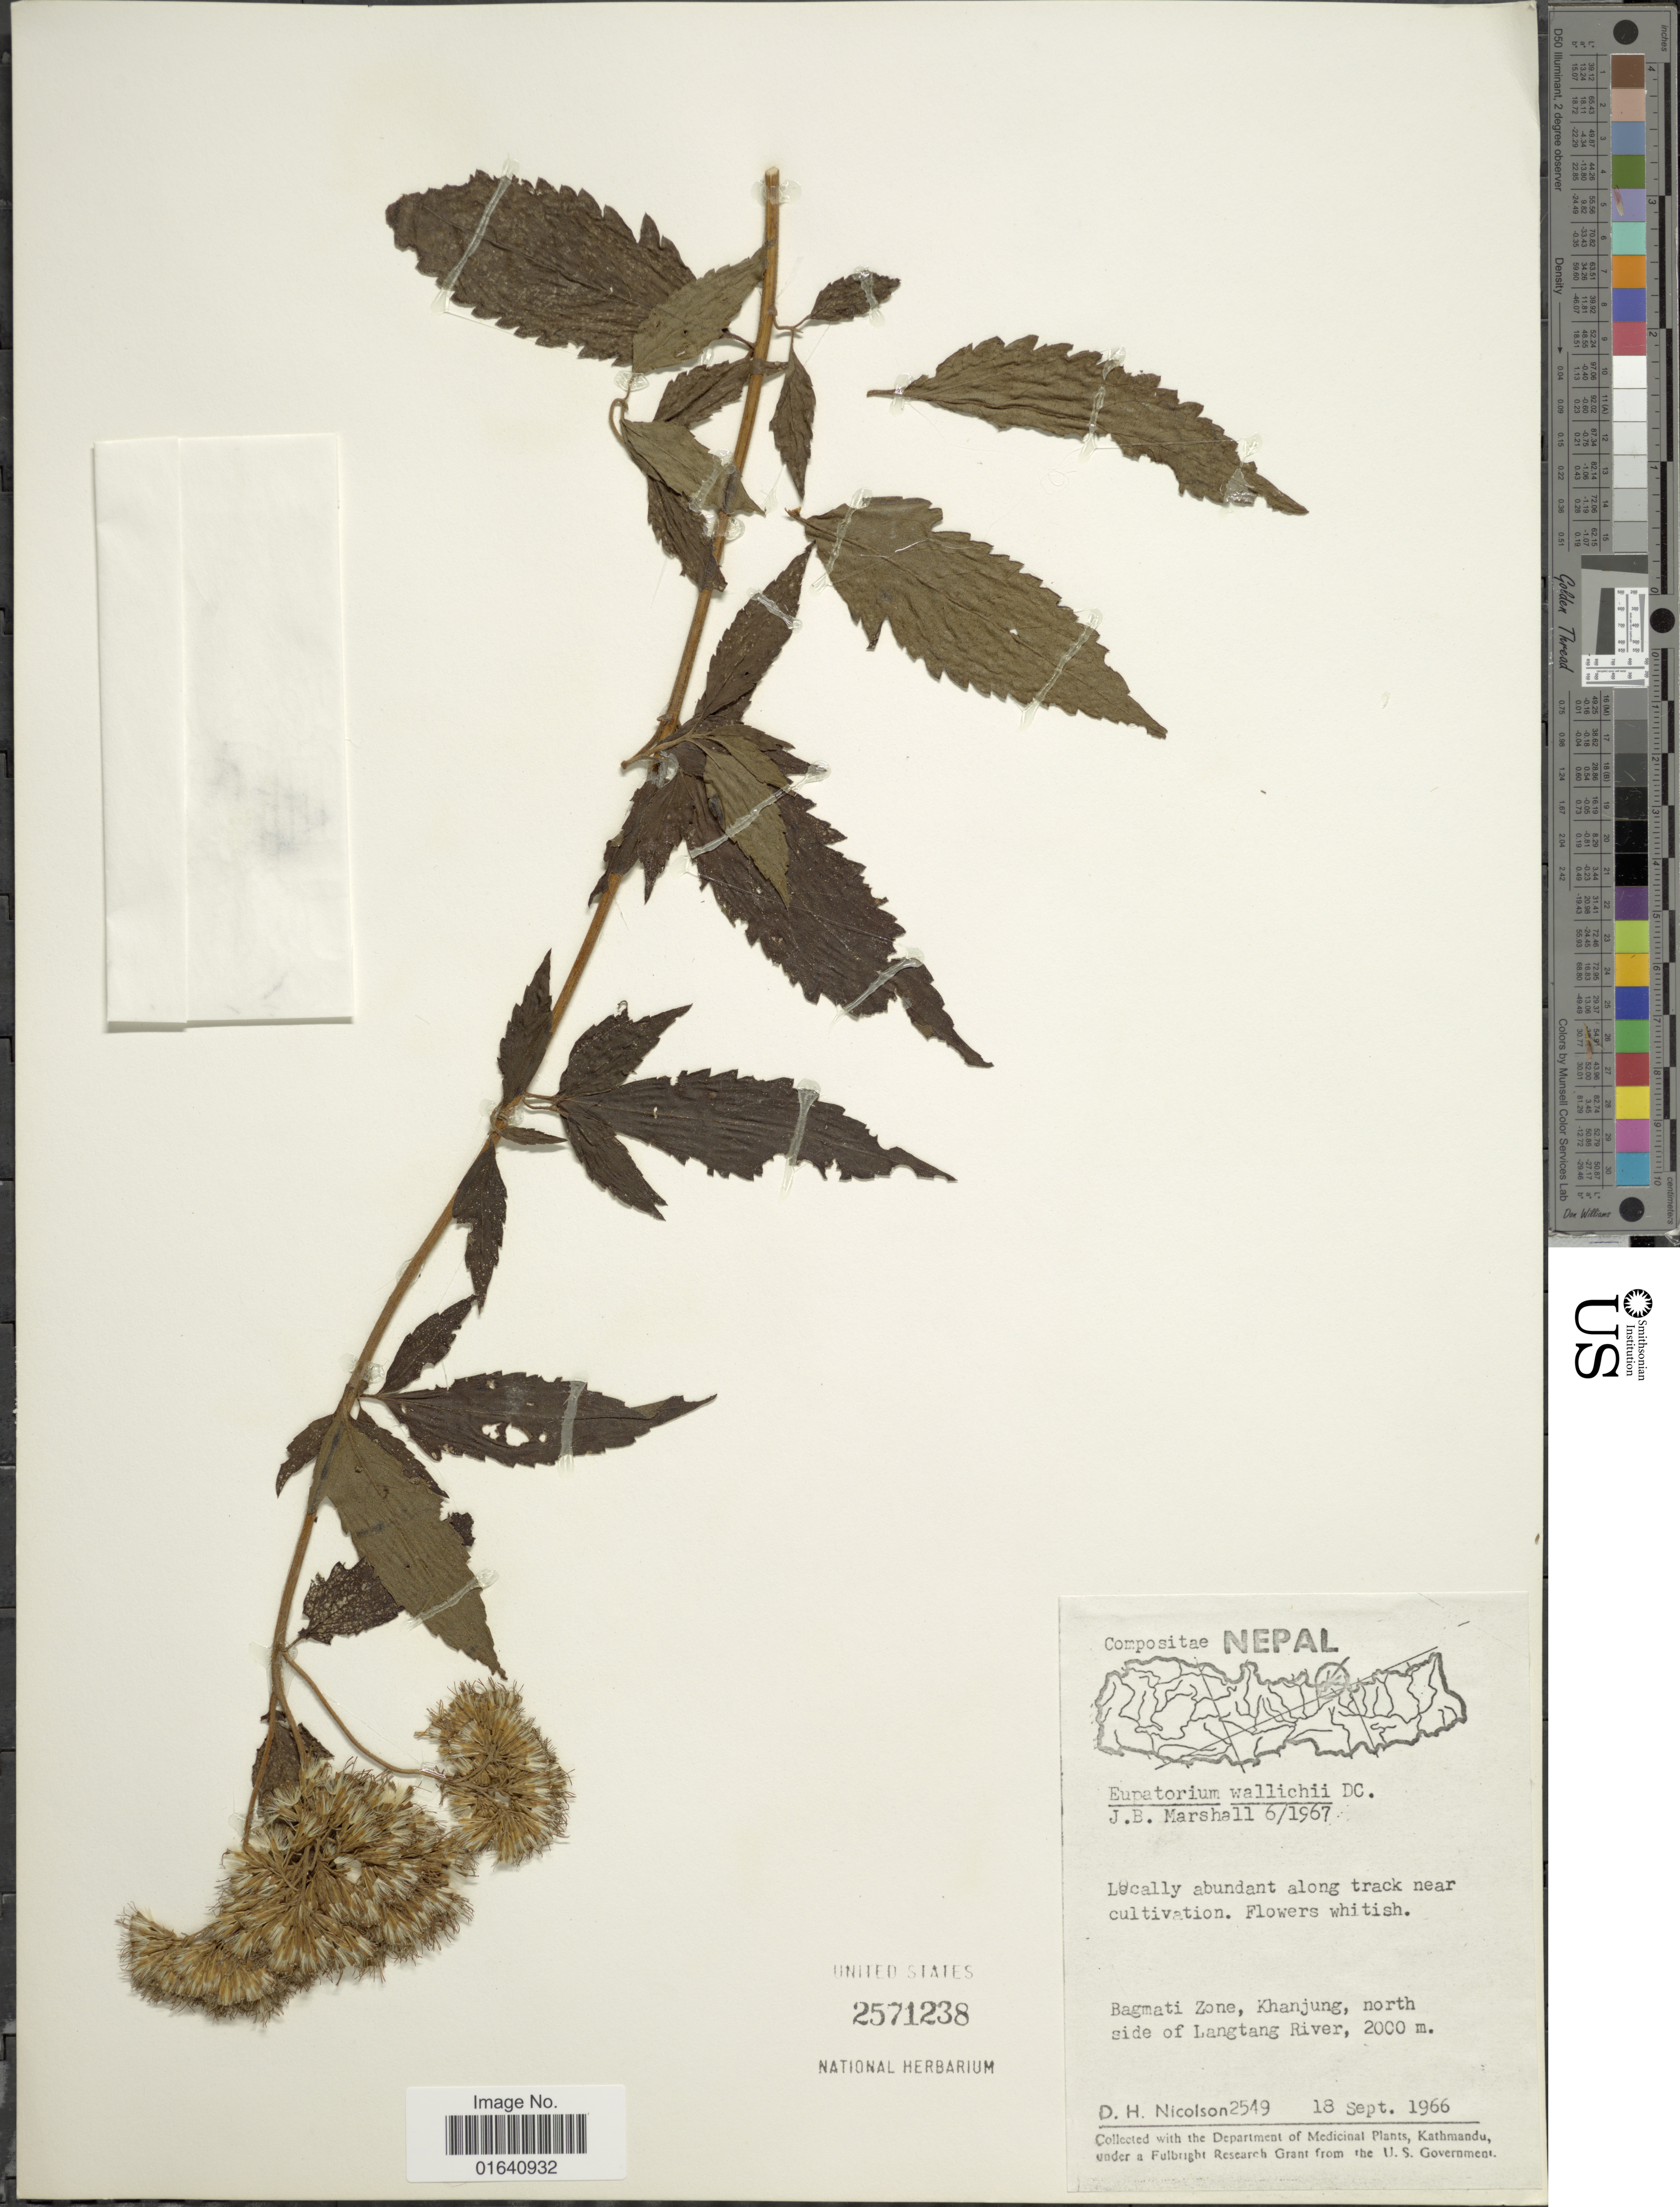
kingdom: Plantae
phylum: Tracheophyta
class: Magnoliopsida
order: Asterales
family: Asteraceae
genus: Eupatorium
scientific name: Eupatorium wallichii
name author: DC.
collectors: D. H. Nicolson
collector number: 2549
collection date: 1966-09-18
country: Nepal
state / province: Bagmati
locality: Locally abundant along track near cultivation. Bagmati Zone, Khanjung, north side of langtang River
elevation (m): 2000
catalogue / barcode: US 2571238